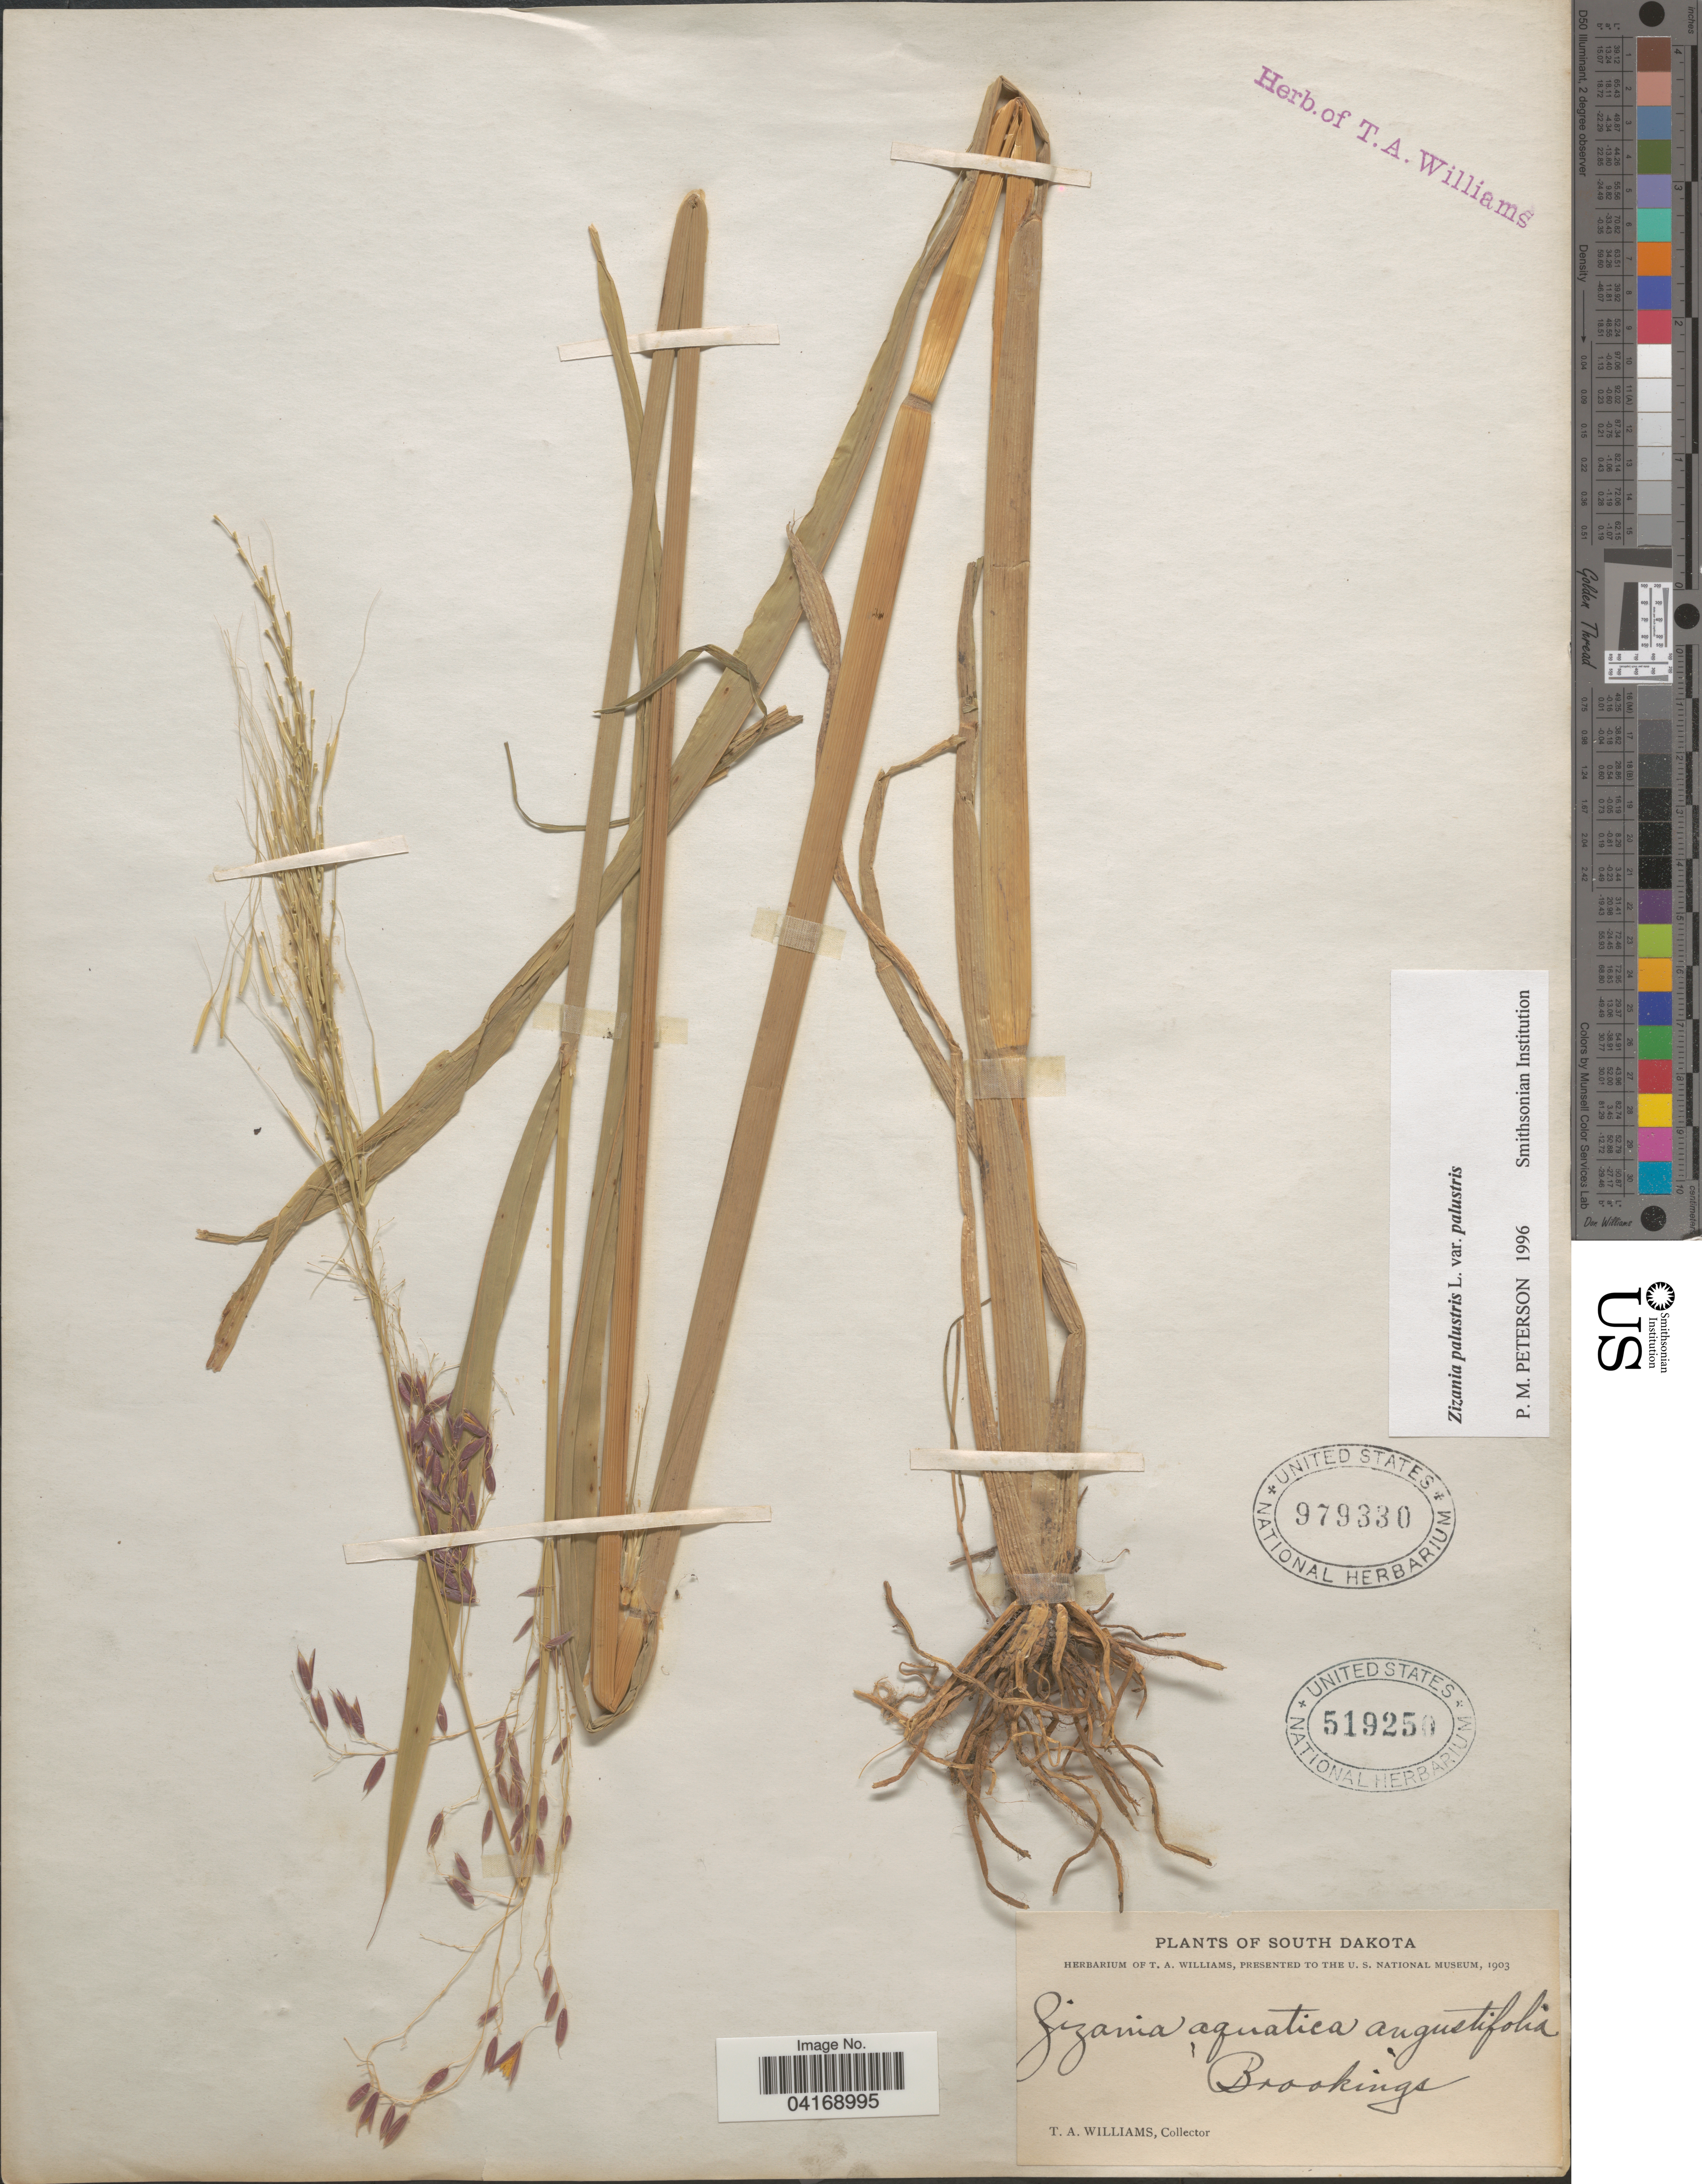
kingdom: Plantae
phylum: Tracheophyta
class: Liliopsida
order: Poales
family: Poaceae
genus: Zizania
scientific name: Zizania palustris var. palustris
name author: L.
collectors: T. Williams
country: United States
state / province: South Dakota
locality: Brookings.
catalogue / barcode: US 979330